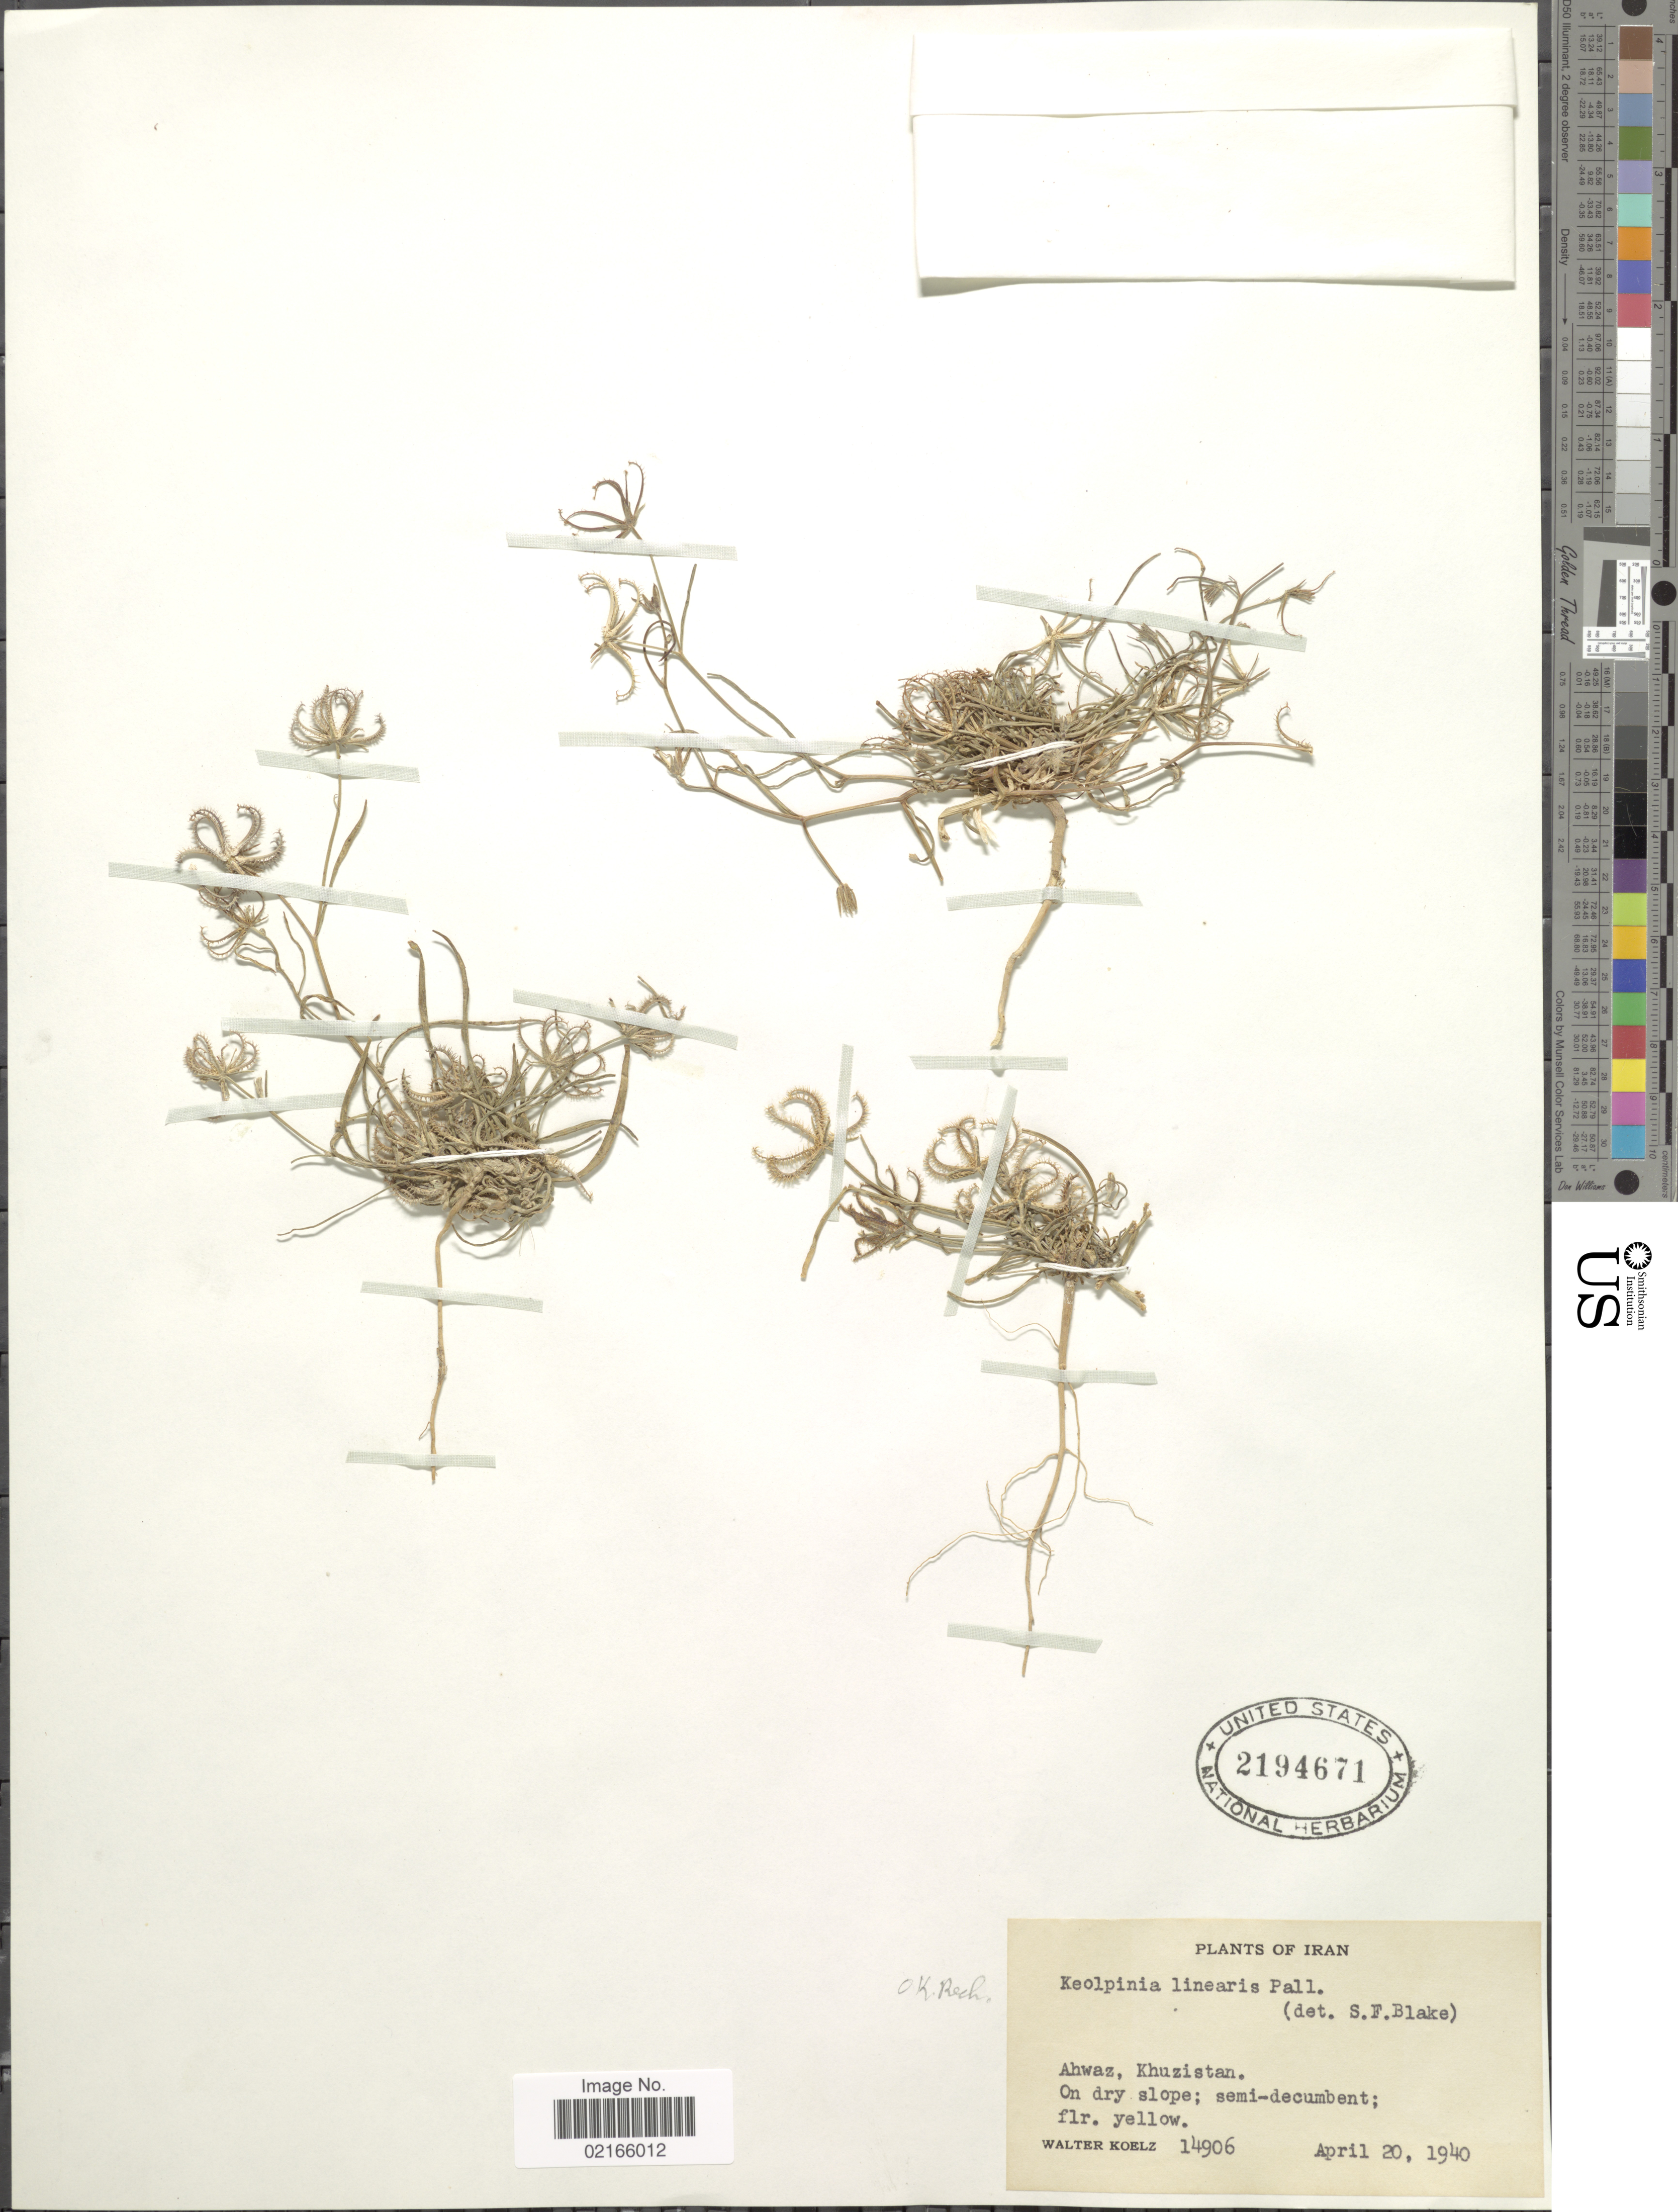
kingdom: Plantae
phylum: Tracheophyta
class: Magnoliopsida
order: Asterales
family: Asteraceae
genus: Koelpinia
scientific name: Koelpinia linearis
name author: Pall.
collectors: W. N. Koelz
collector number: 14906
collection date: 1940-04-20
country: Iran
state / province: Khuzestan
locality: Ahwaz, Khuzistan, on dry slope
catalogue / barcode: US 2194671